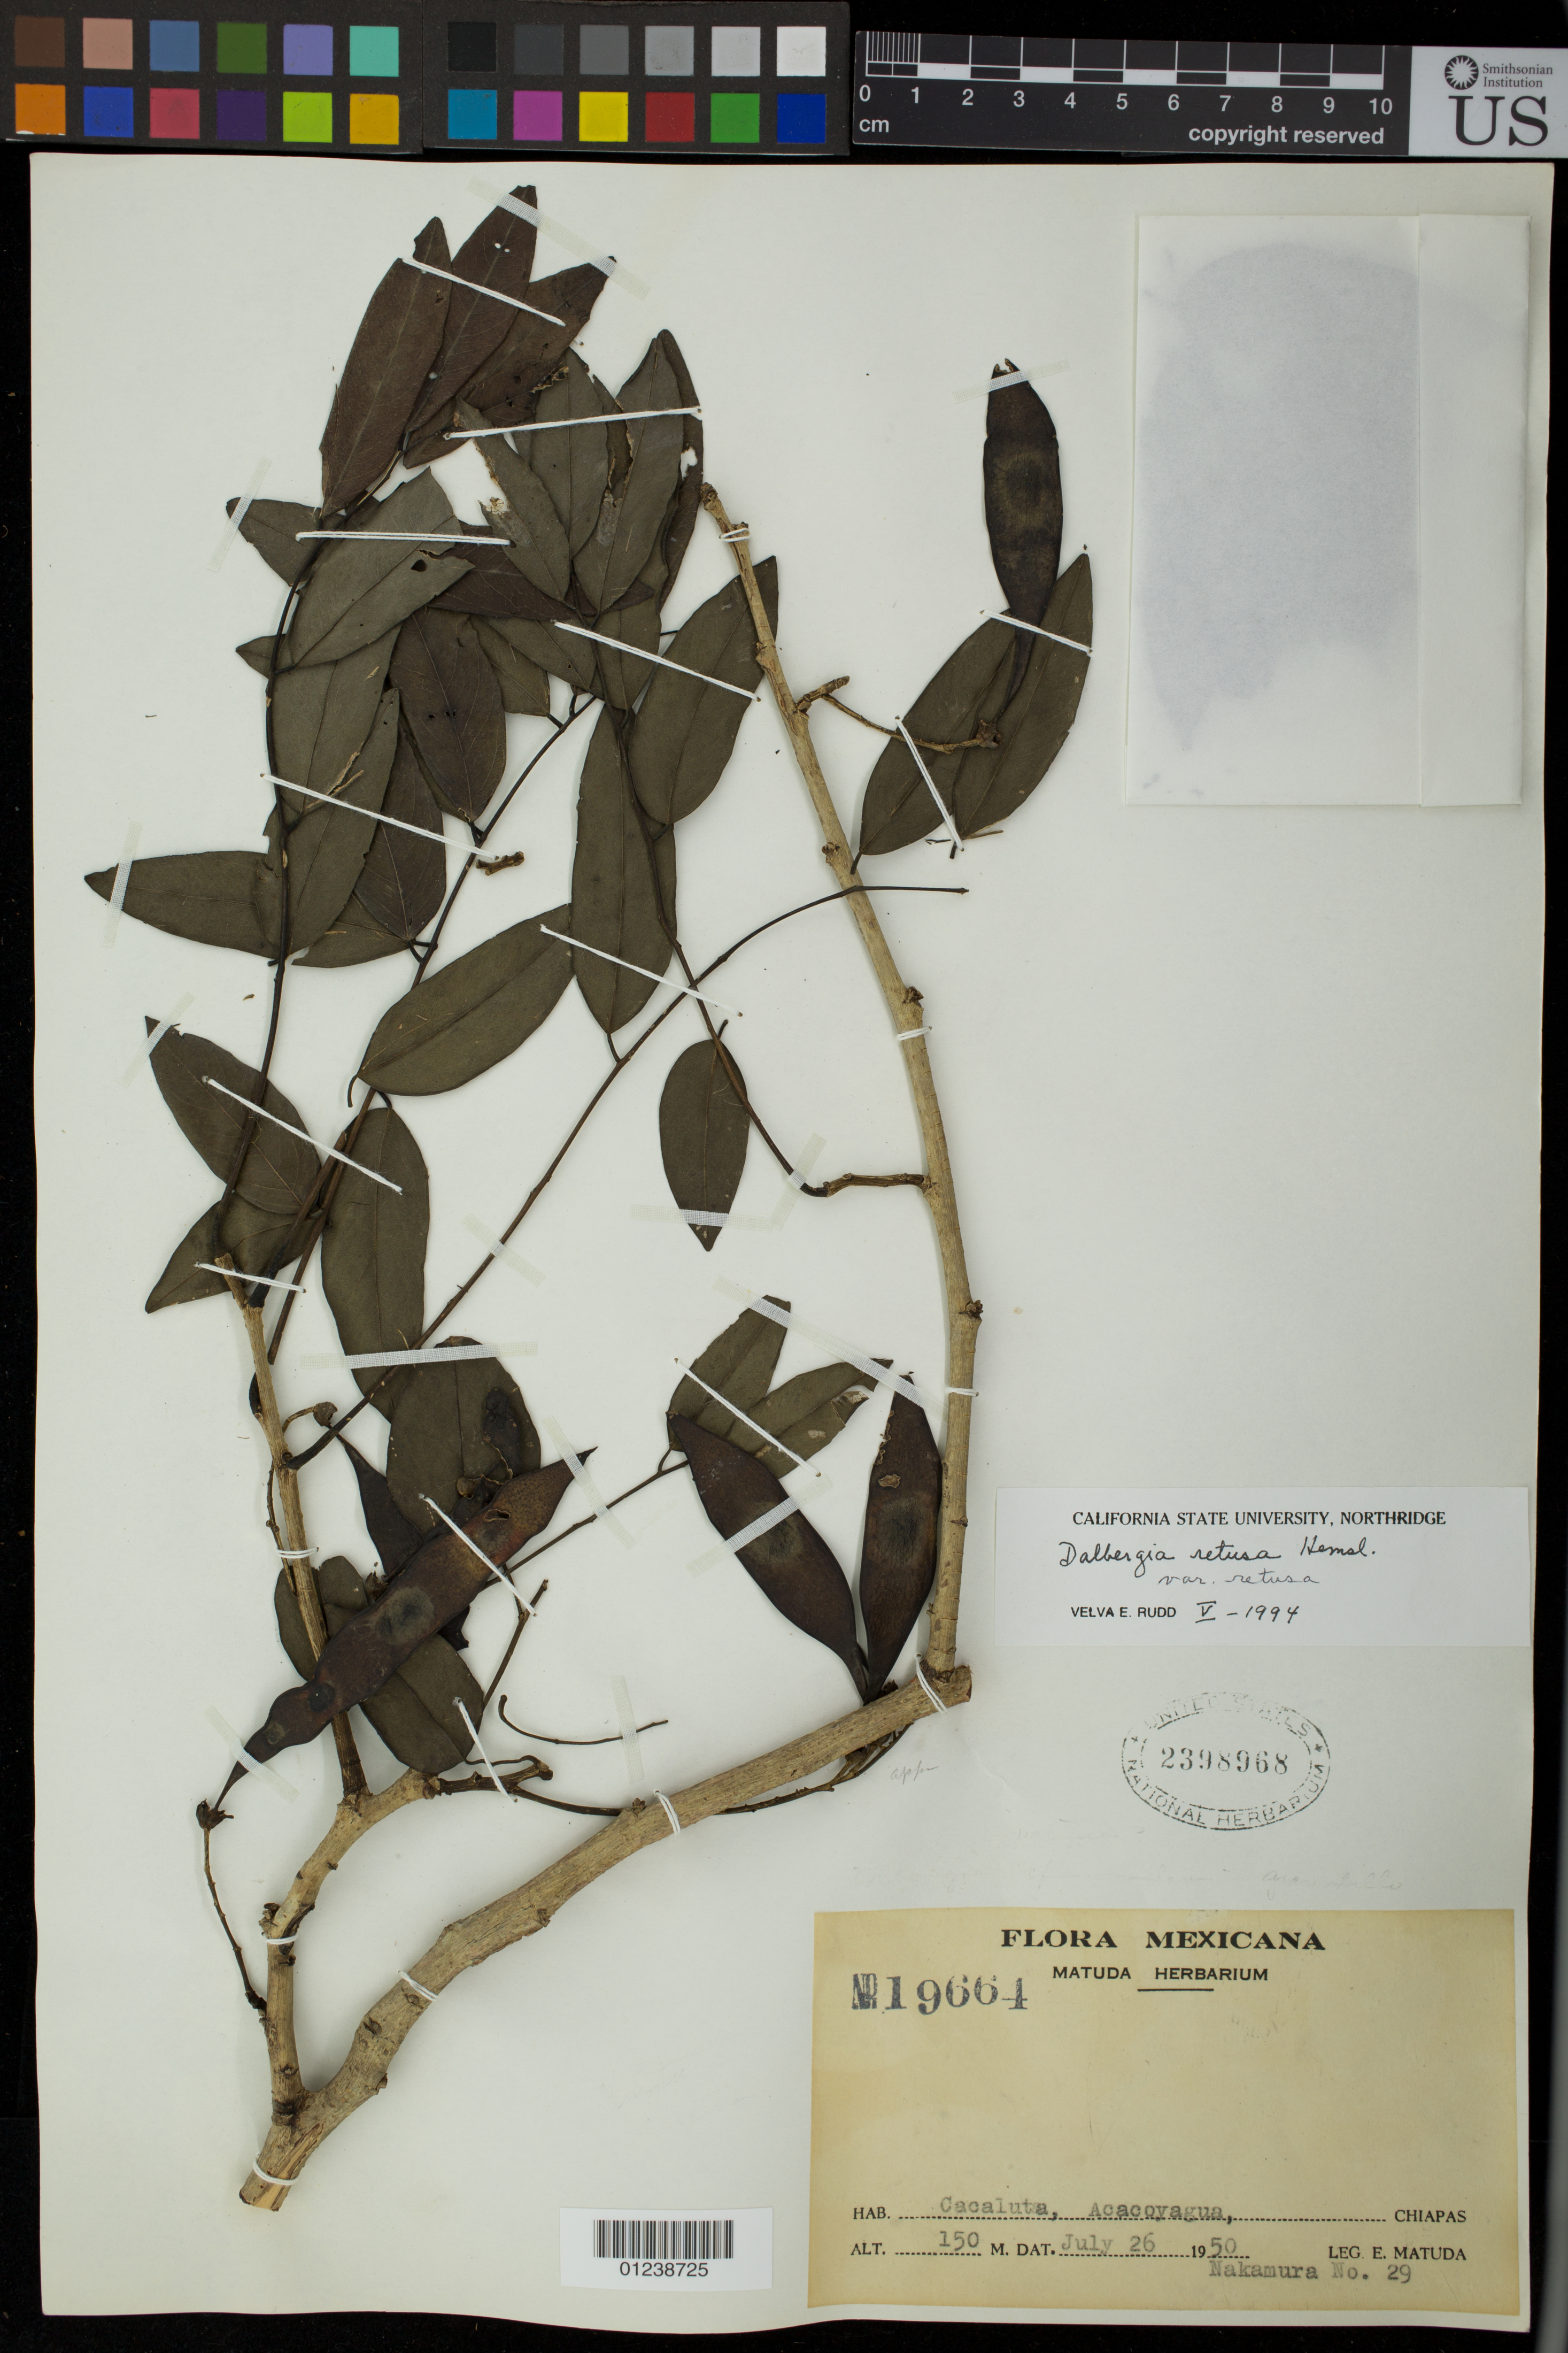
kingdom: Plantae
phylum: Tracheophyta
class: Magnoliopsida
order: Fabales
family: Fabaceae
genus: Dalbergia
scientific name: Dalbergia retusa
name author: Hemsl.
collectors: E. Matuda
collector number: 29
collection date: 1950-07-26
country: Mexico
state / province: Chiapas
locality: Cacaluta, Acacoyagua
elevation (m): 150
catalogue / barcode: US 2398968